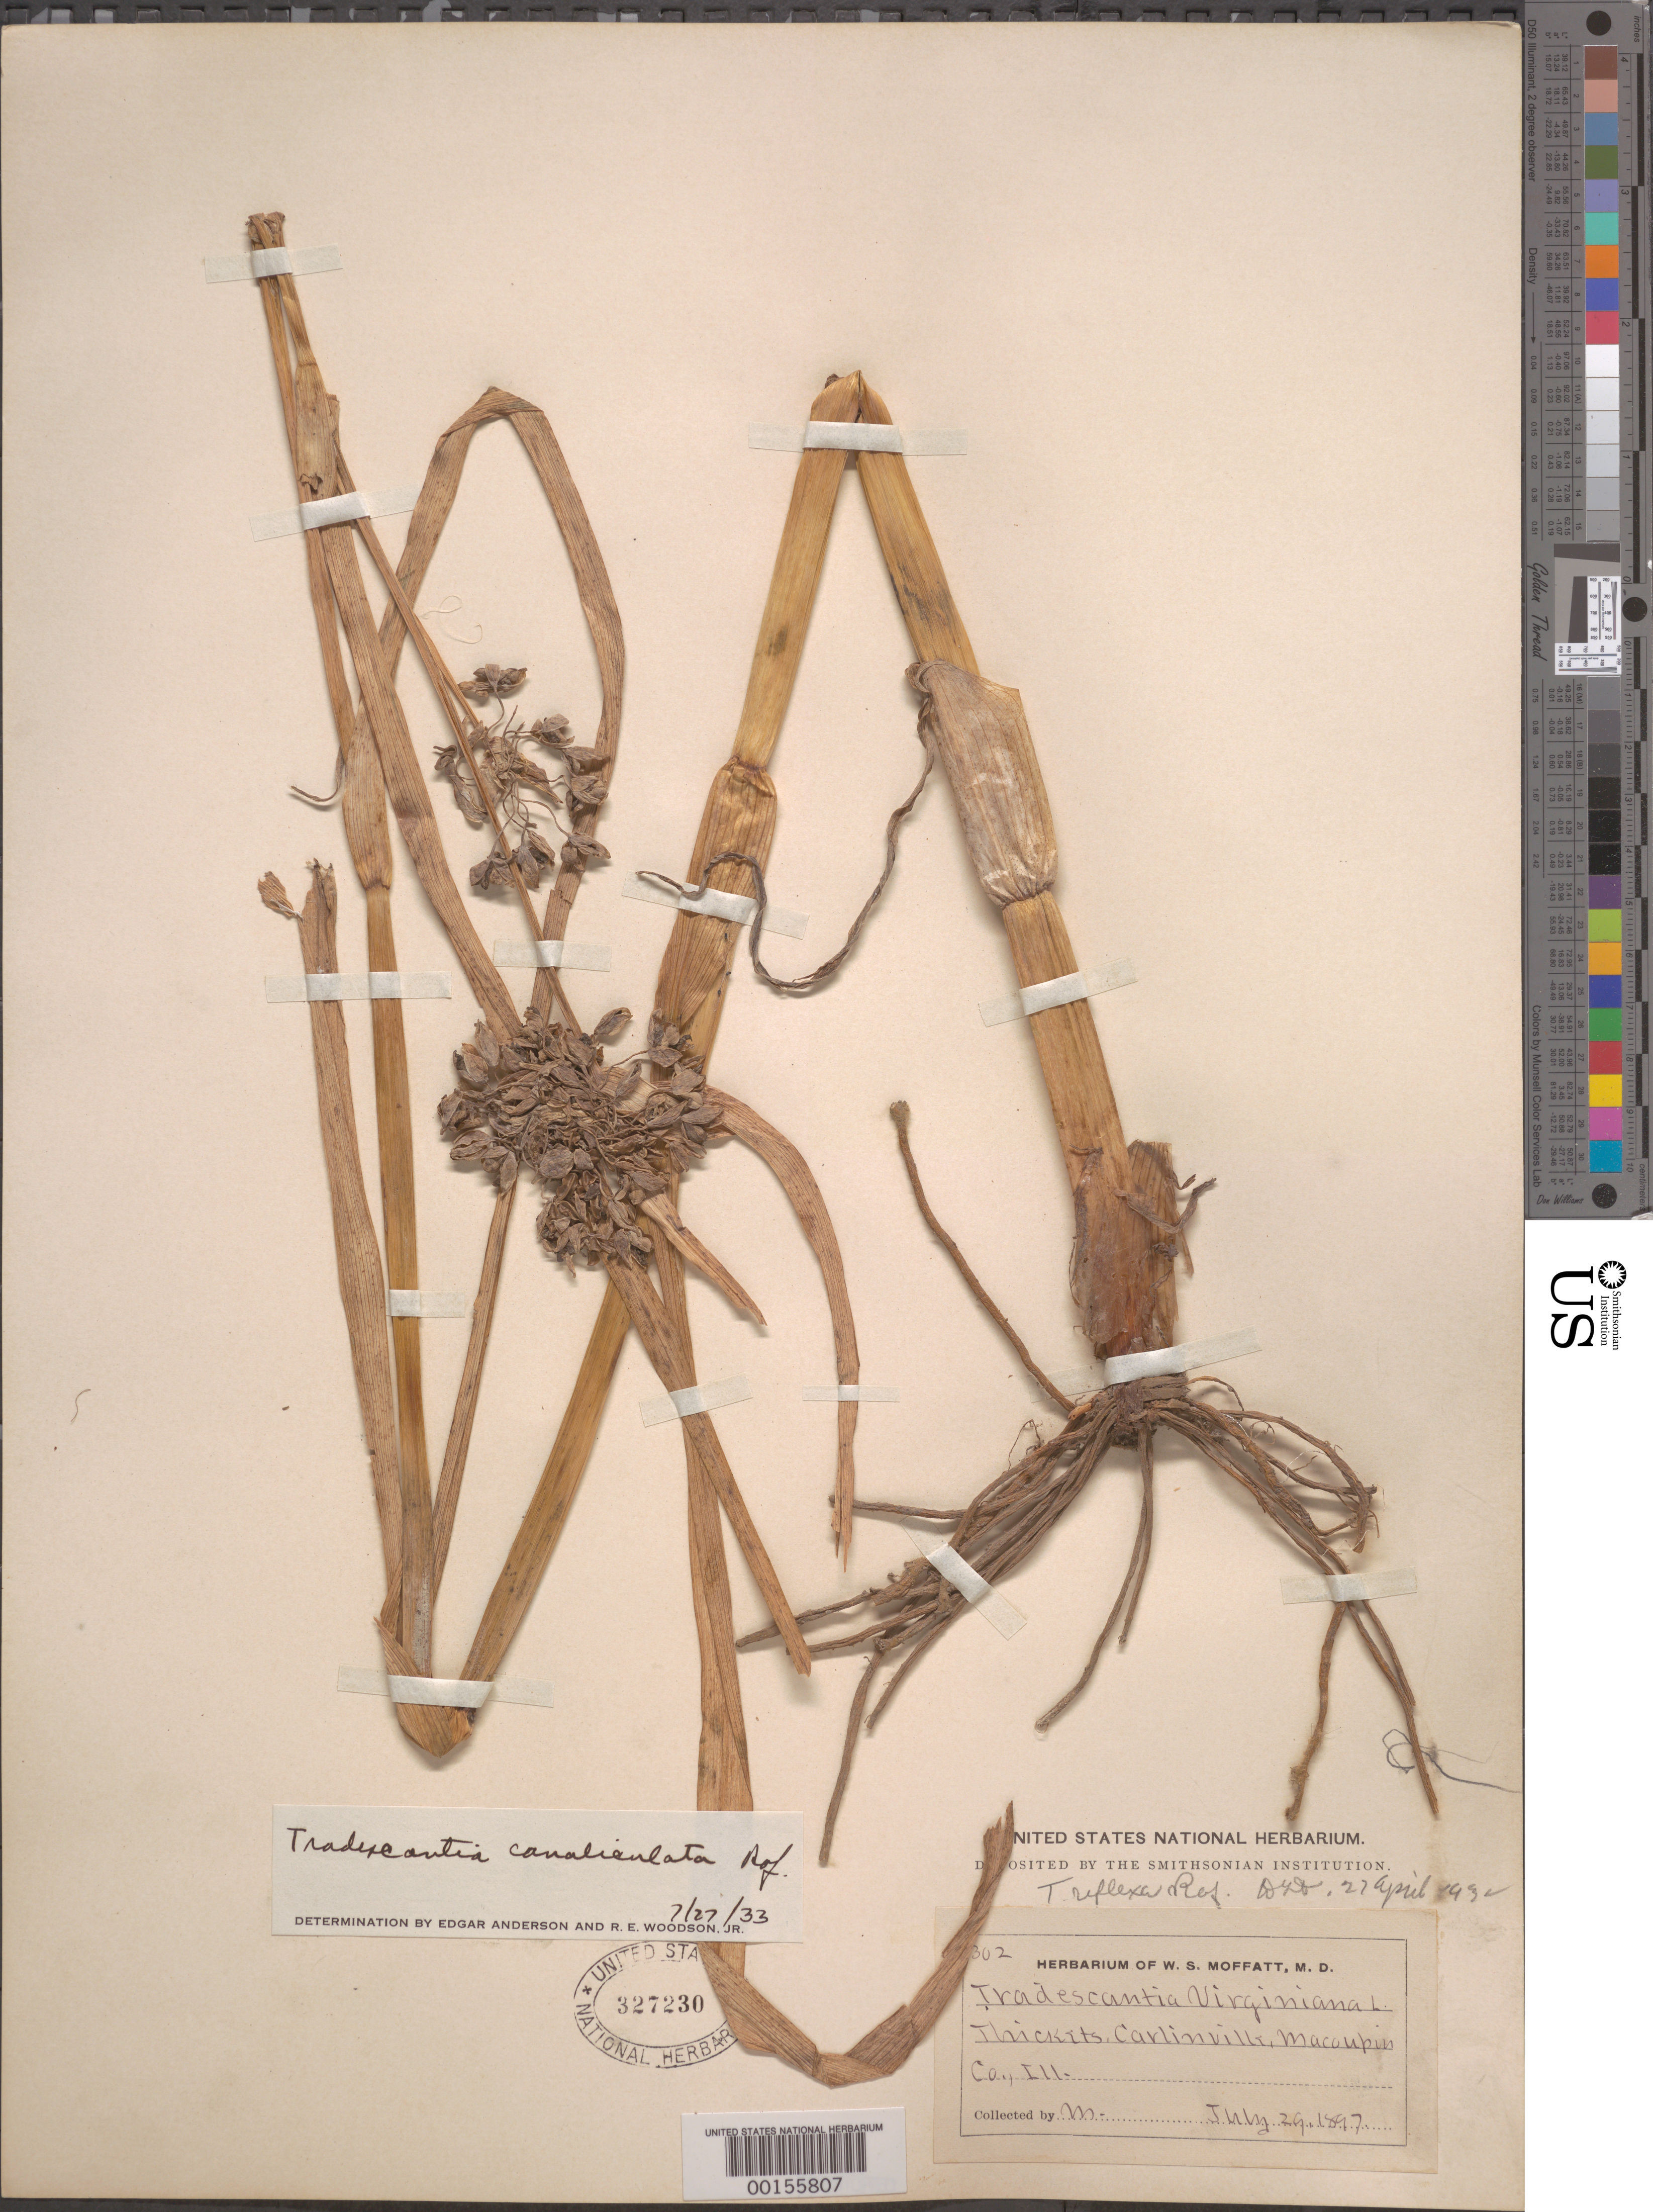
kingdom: Plantae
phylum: Tracheophyta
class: Liliopsida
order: Commelinales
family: Commelinaceae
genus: Tradescantia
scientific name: Tradescantia ohiensis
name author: Raf.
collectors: W. Moffatt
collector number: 302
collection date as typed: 29 Jul 1897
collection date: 1897-07-29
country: United States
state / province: Illinois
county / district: Macoupin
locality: Carlinville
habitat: Thicket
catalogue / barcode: US 327230